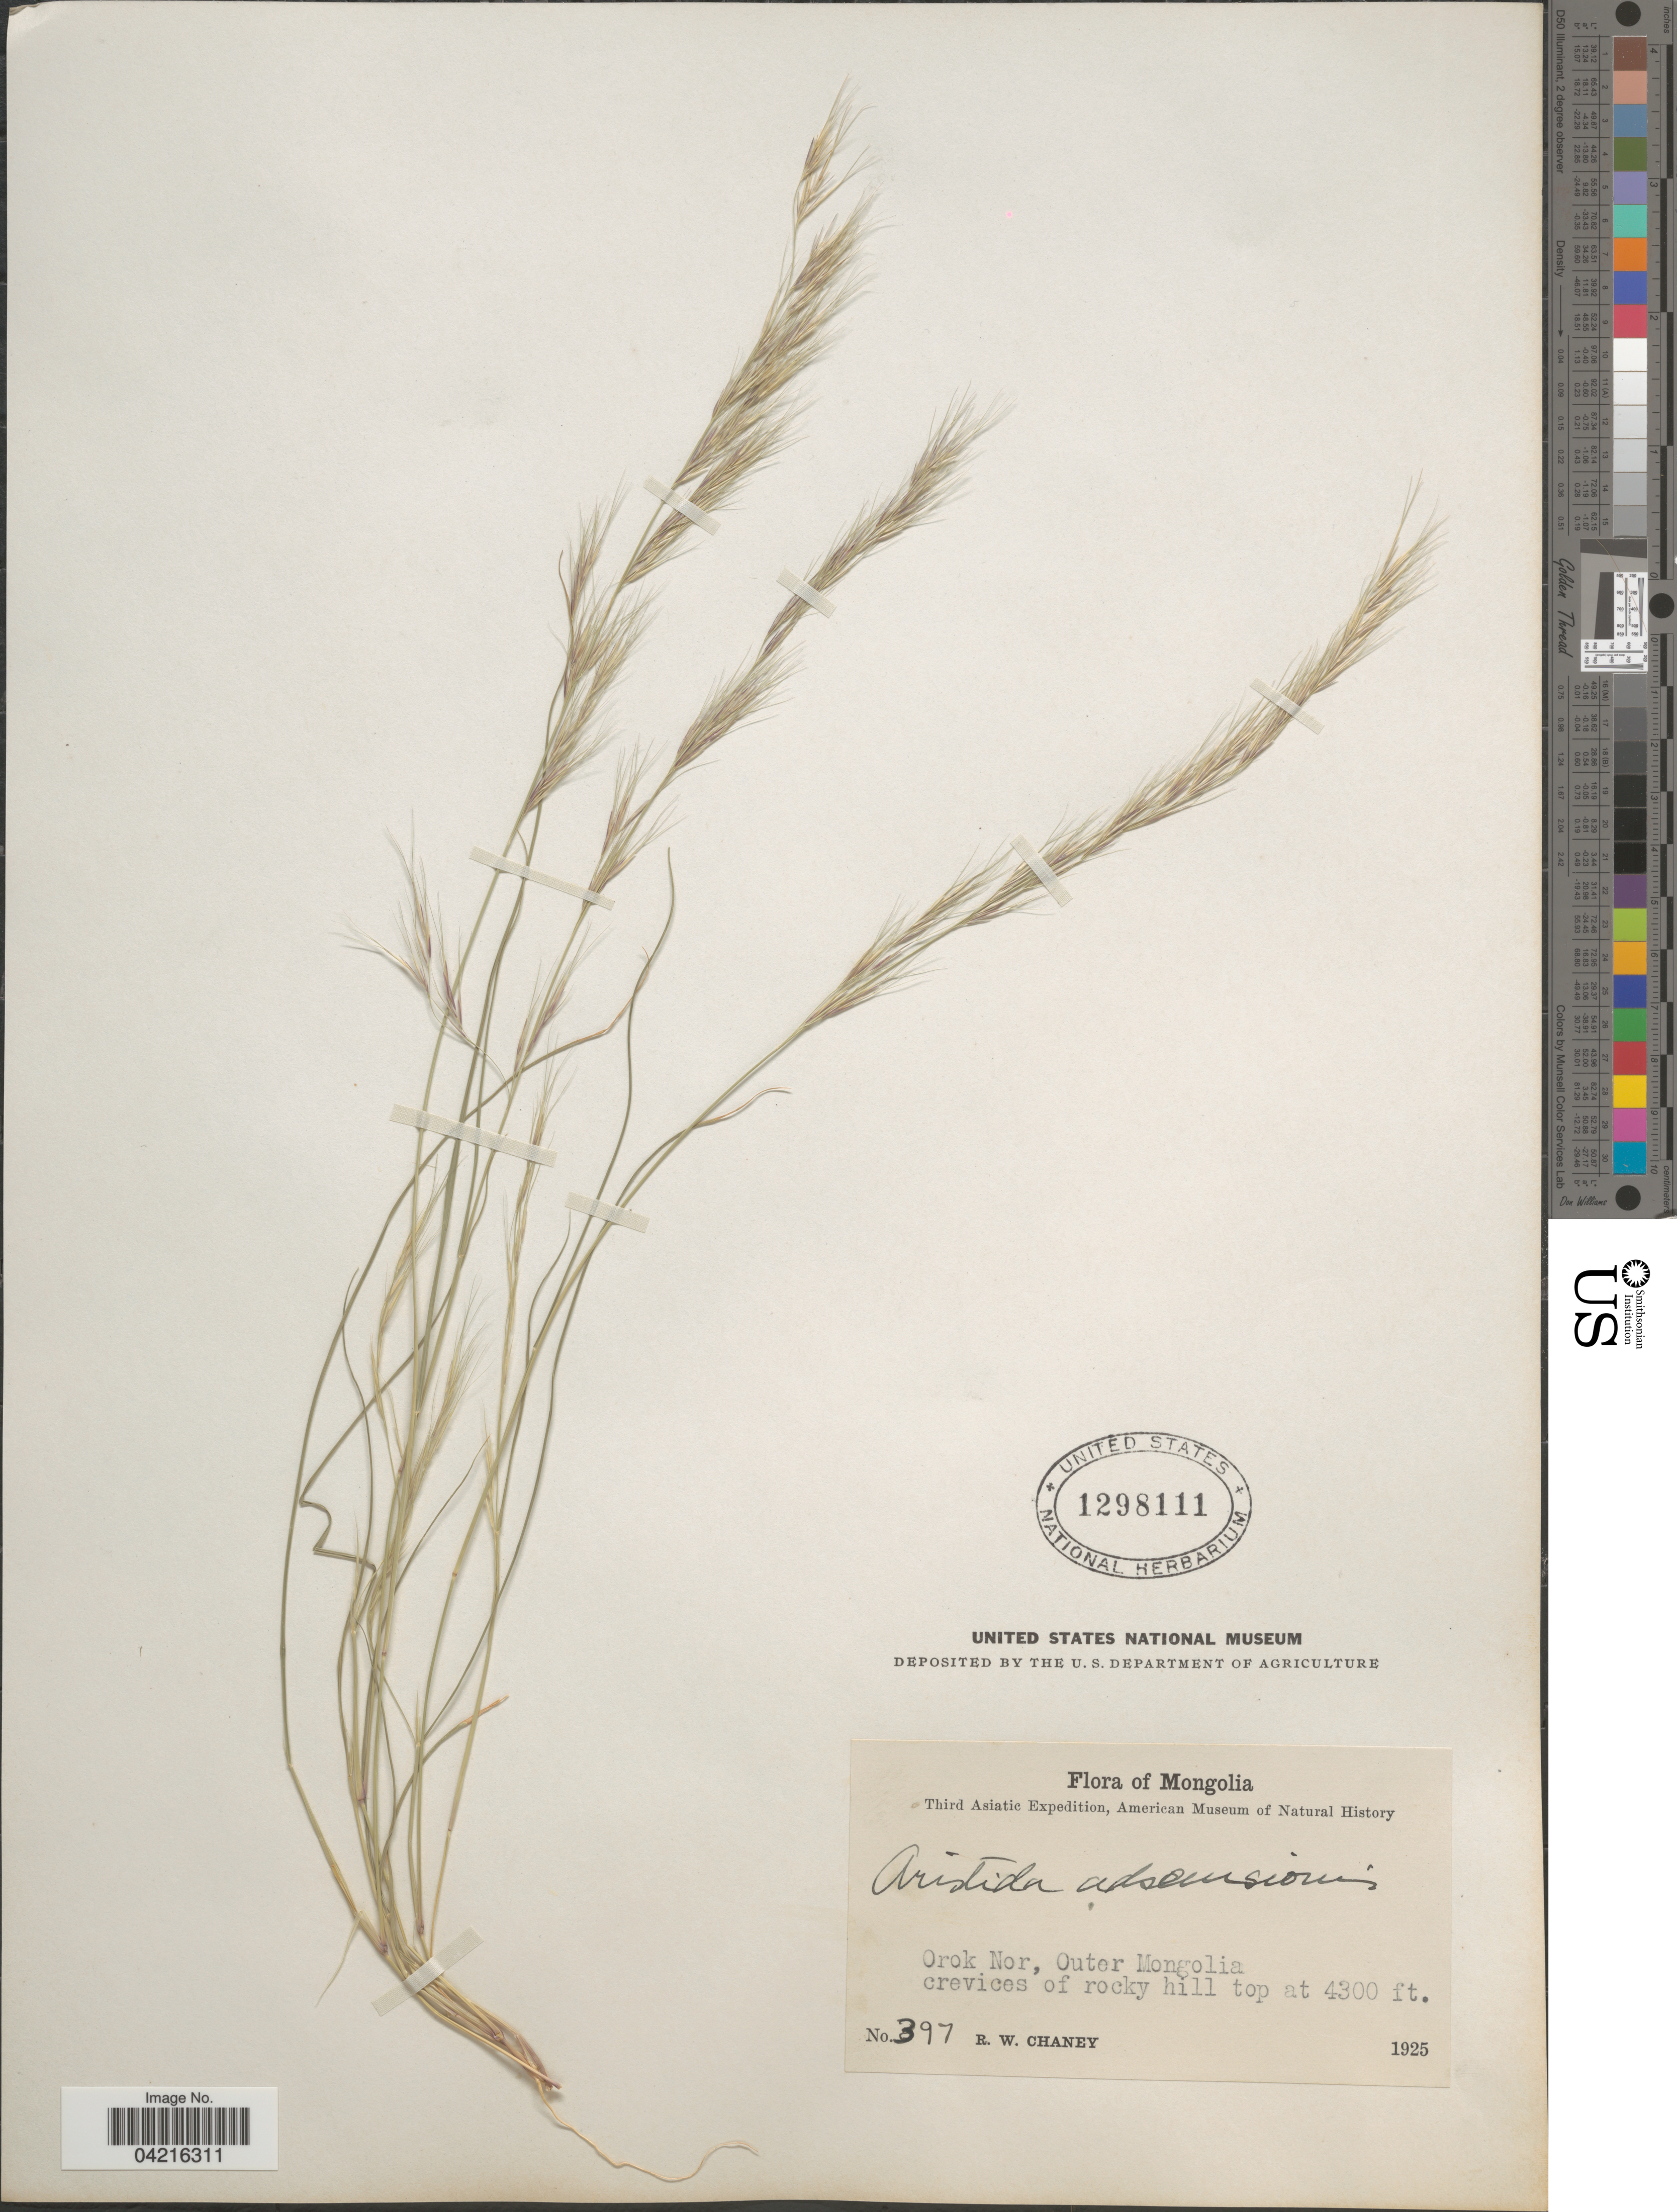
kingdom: Plantae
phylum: Tracheophyta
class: Liliopsida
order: Poales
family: Poaceae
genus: Aristida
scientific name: Aristida adscensionis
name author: L.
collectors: R. Chaney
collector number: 397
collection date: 1925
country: China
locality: Mongolia. Third Asiatic Expedition, American Museum of Natural History. Orok Nor, Outer Mongolia crevices of rocky hill top.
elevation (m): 1311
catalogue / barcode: US 1298111